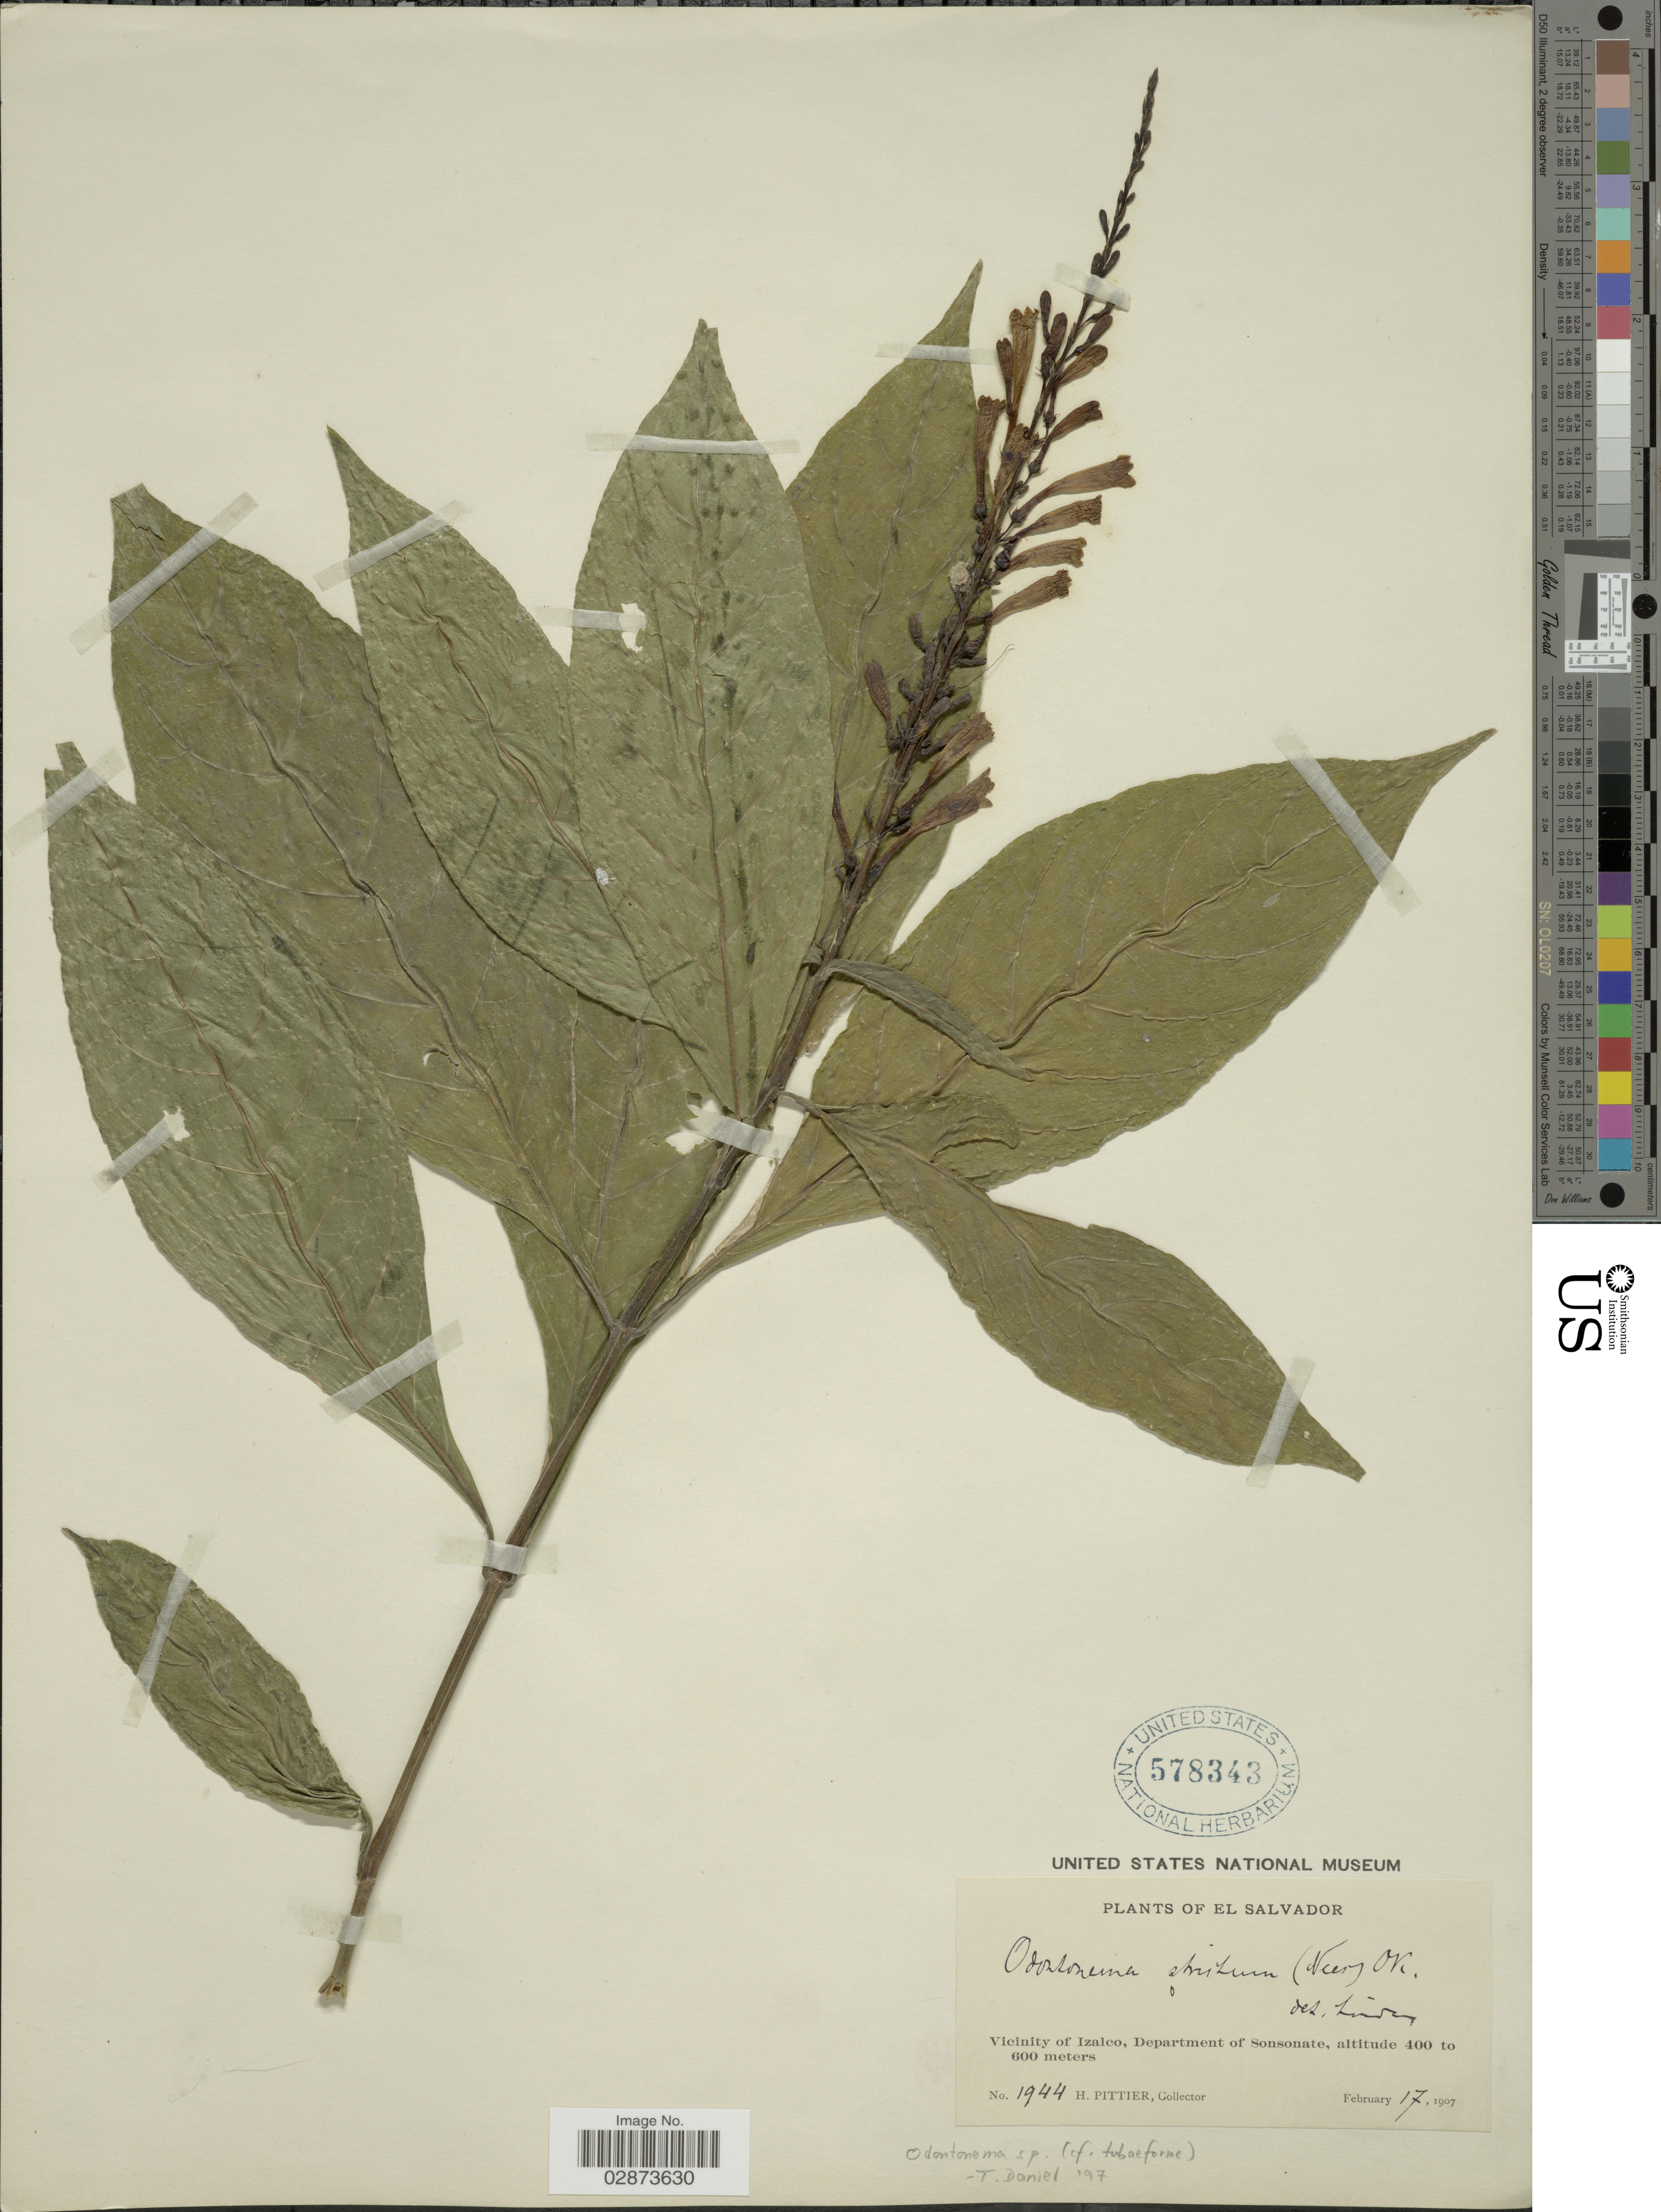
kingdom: Plantae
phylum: Tracheophyta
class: Magnoliopsida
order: Lamiales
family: Acanthaceae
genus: Odontonema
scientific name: Odontonema tubaeforme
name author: (Bertol.) Kuntze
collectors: H. F. Pittier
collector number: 1944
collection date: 1907-02-17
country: El Salvador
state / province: Sonsonate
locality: Vicinity of Izalco, Department of Sonsonate.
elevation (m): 400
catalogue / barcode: US 578343